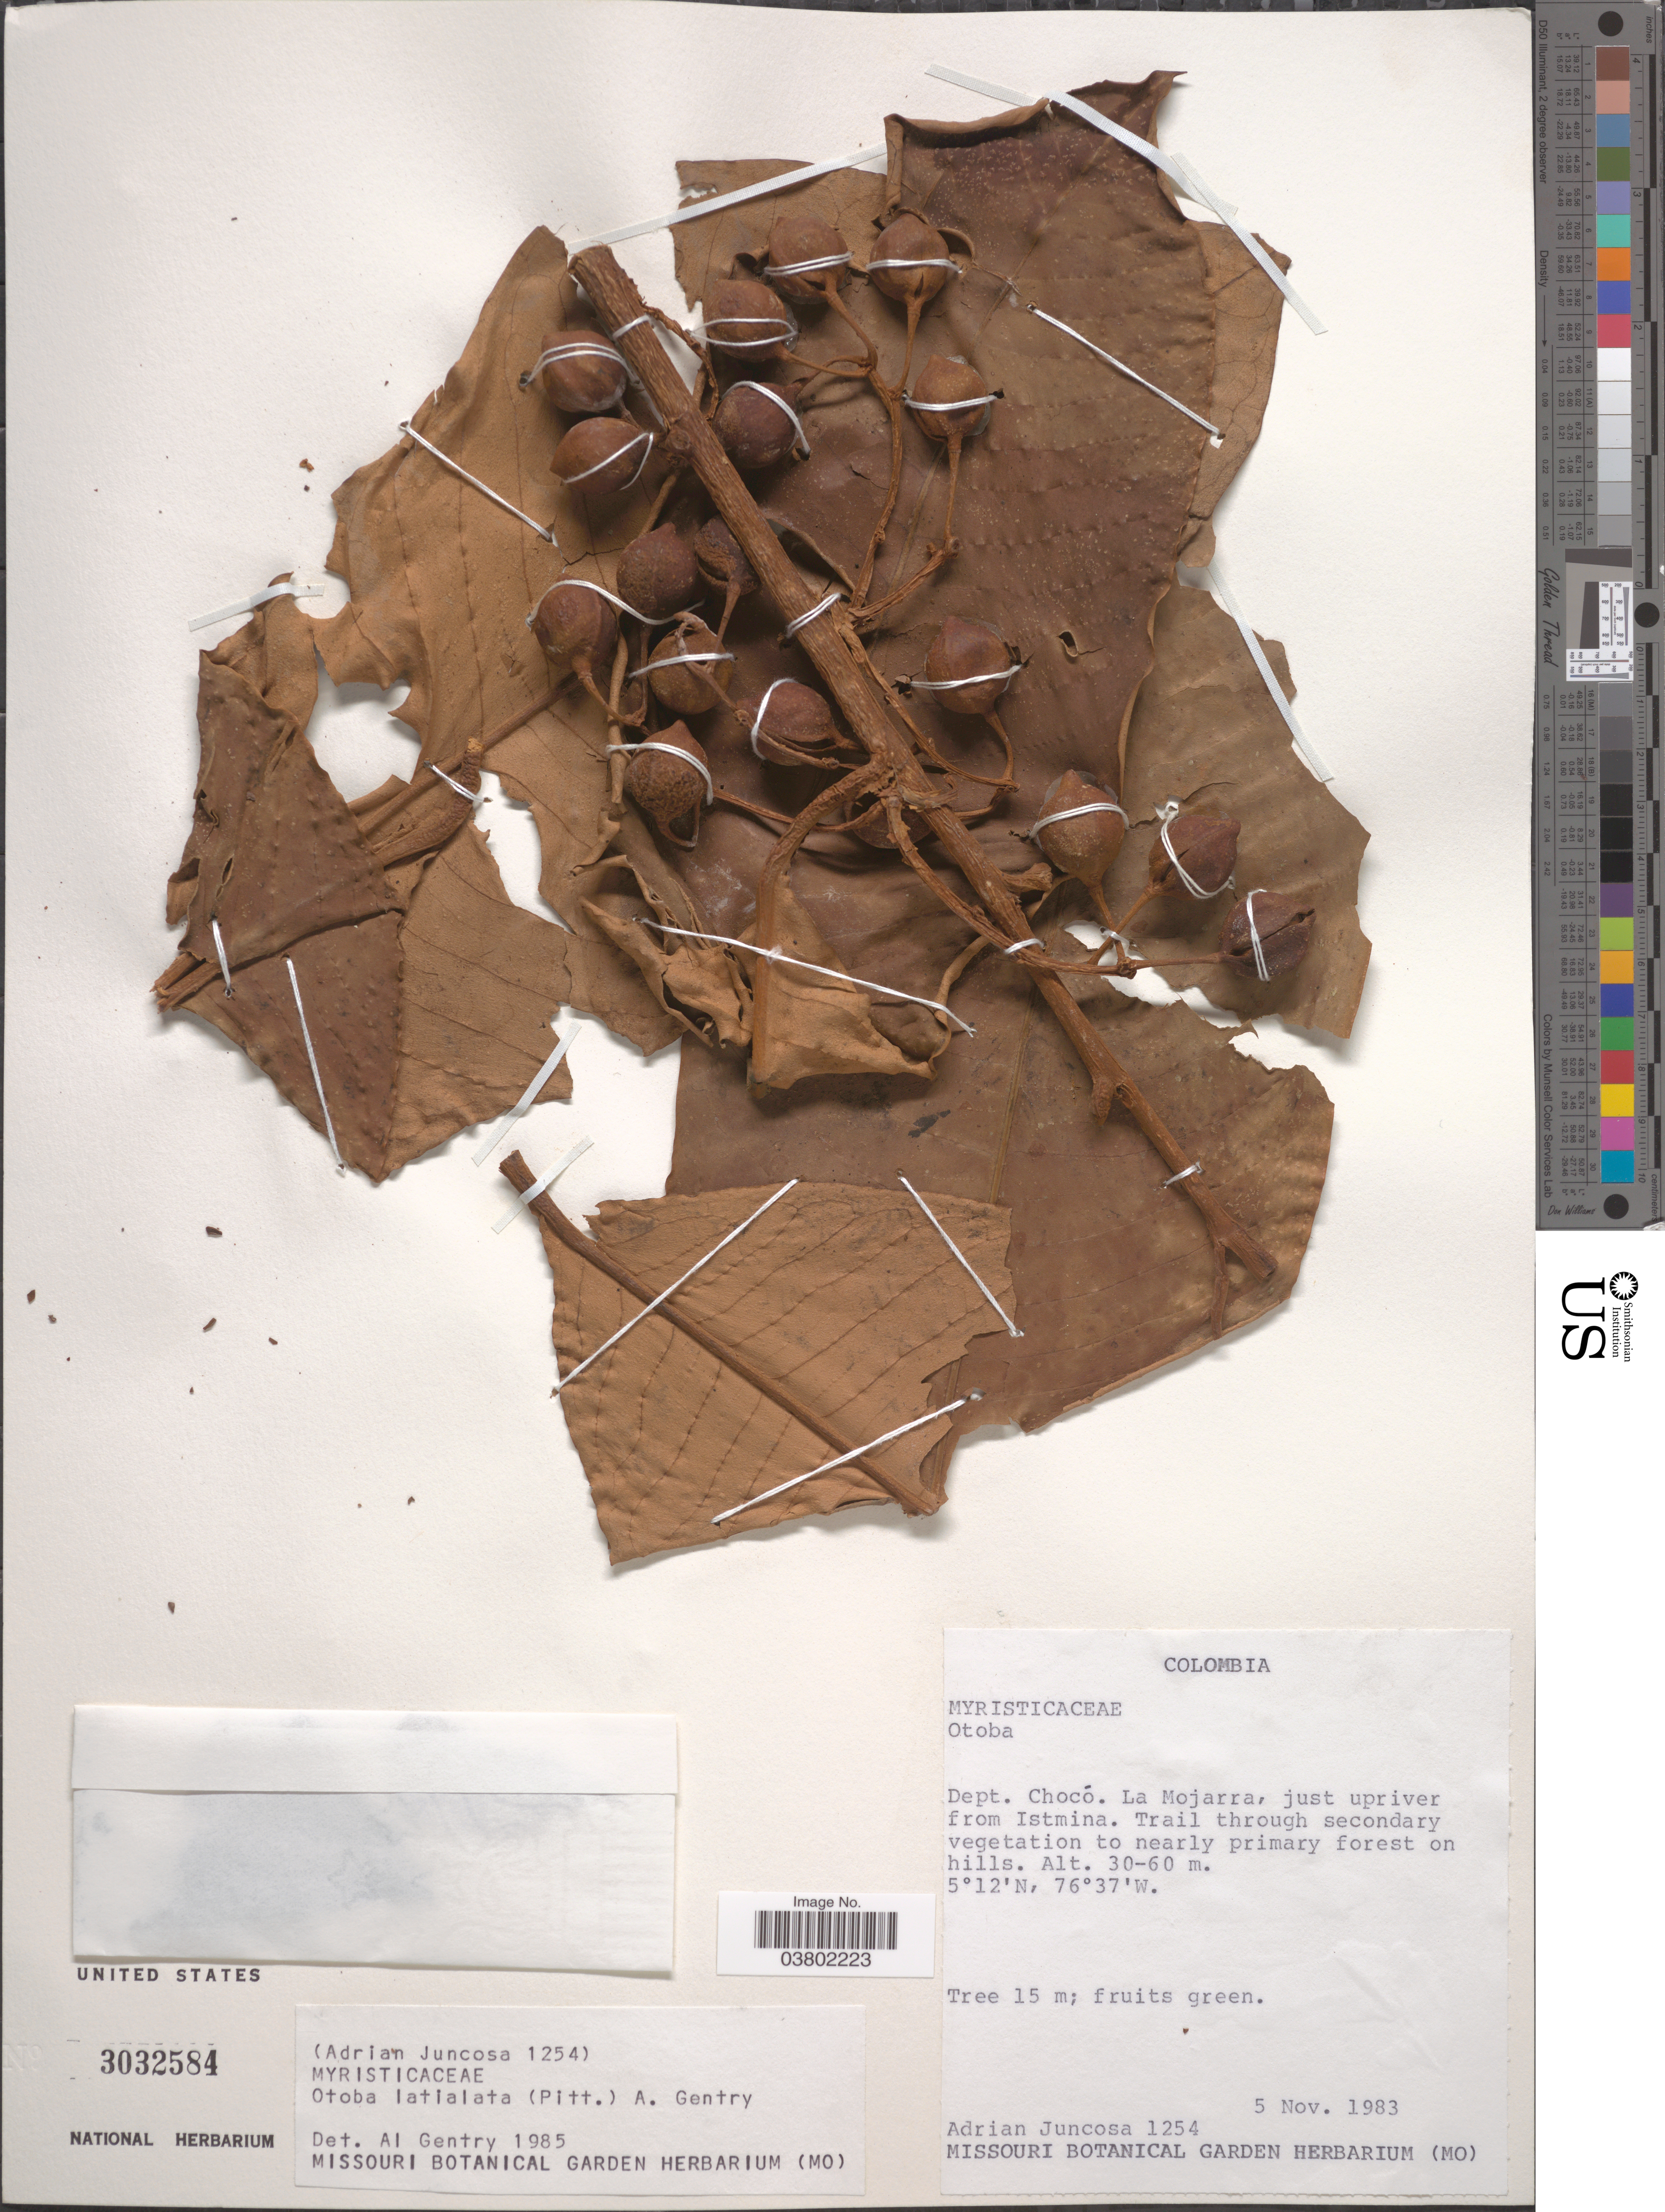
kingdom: Plantae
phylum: Tracheophyta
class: Magnoliopsida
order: Magnoliales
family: Myristicaceae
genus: Otoba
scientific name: Otoba latialata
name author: (Pittier) A.H. Gentry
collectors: A. Juncosa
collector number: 1254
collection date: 1983-11-05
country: Colombia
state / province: Chocó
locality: Dept. Chocó. La Mojarra, just upriver from Istmina.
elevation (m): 30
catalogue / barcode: US 3032584